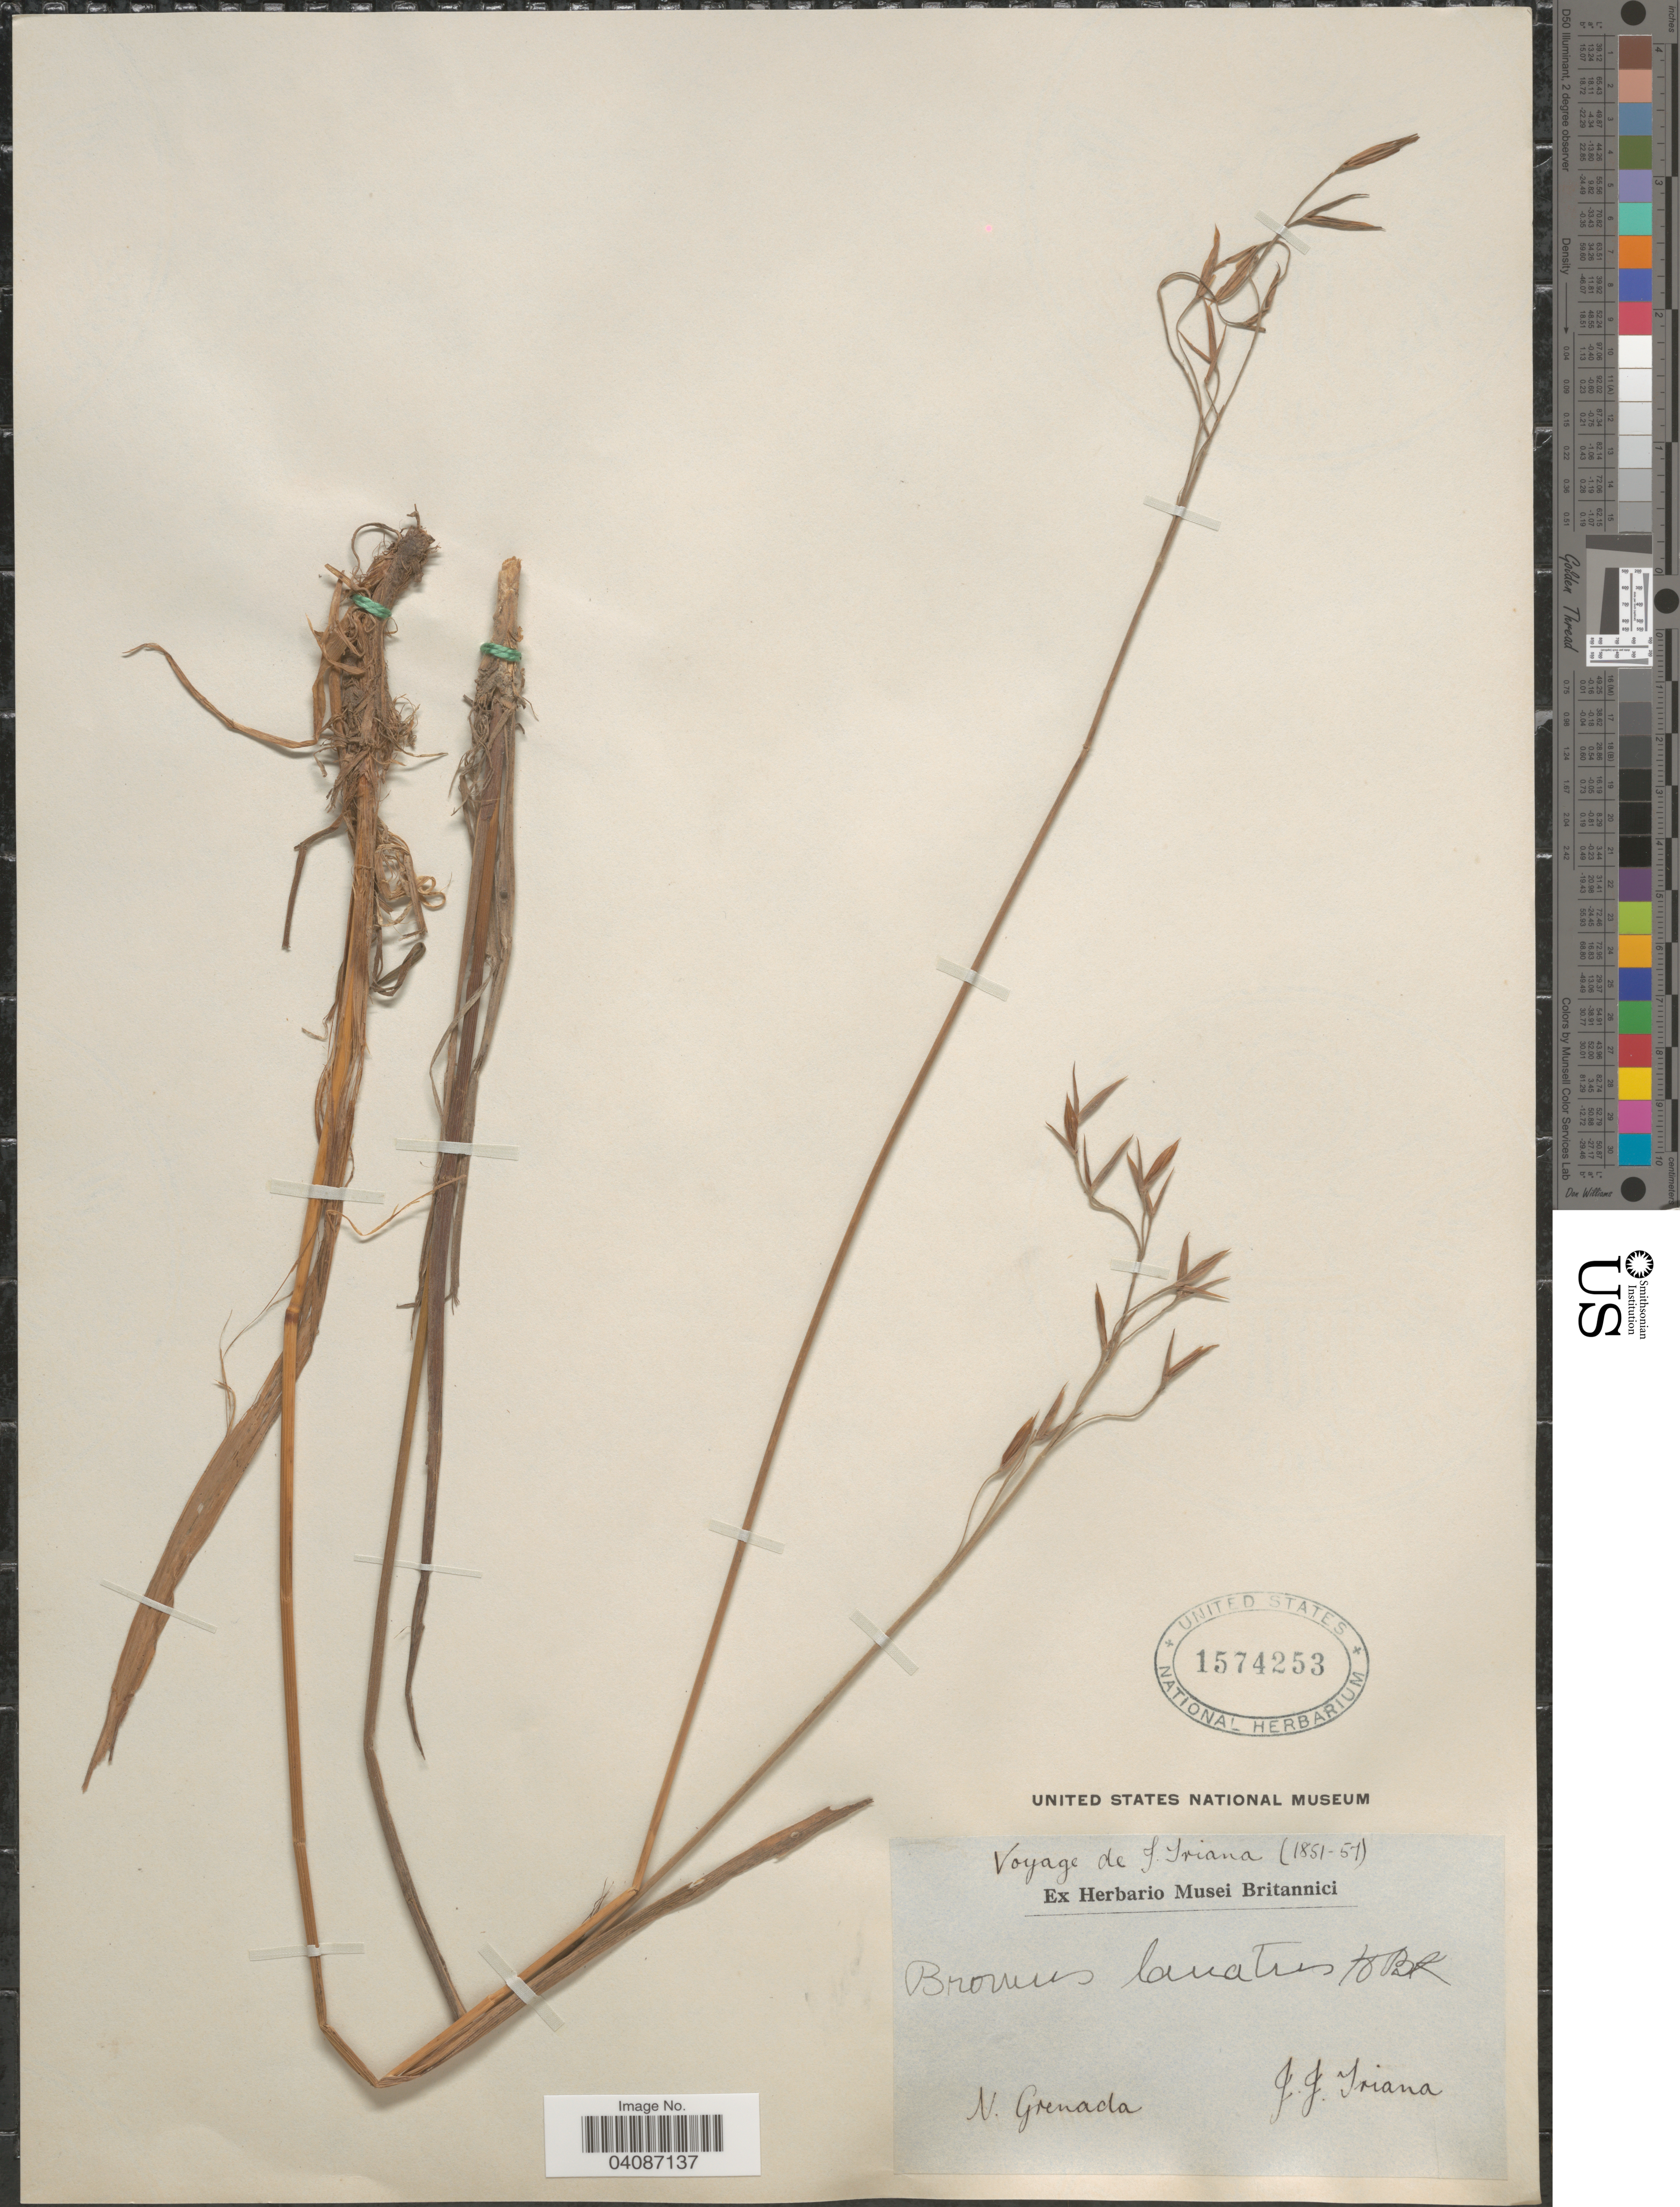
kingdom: Plantae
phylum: Tracheophyta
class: Liliopsida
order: Poales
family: Poaceae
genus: Bromus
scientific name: Bromus lanatus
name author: Kunth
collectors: J. J. Triana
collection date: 1851/1857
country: Colombia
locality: Voyage de J. Triana (1851-57). N. Grenada.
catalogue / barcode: US 1574253